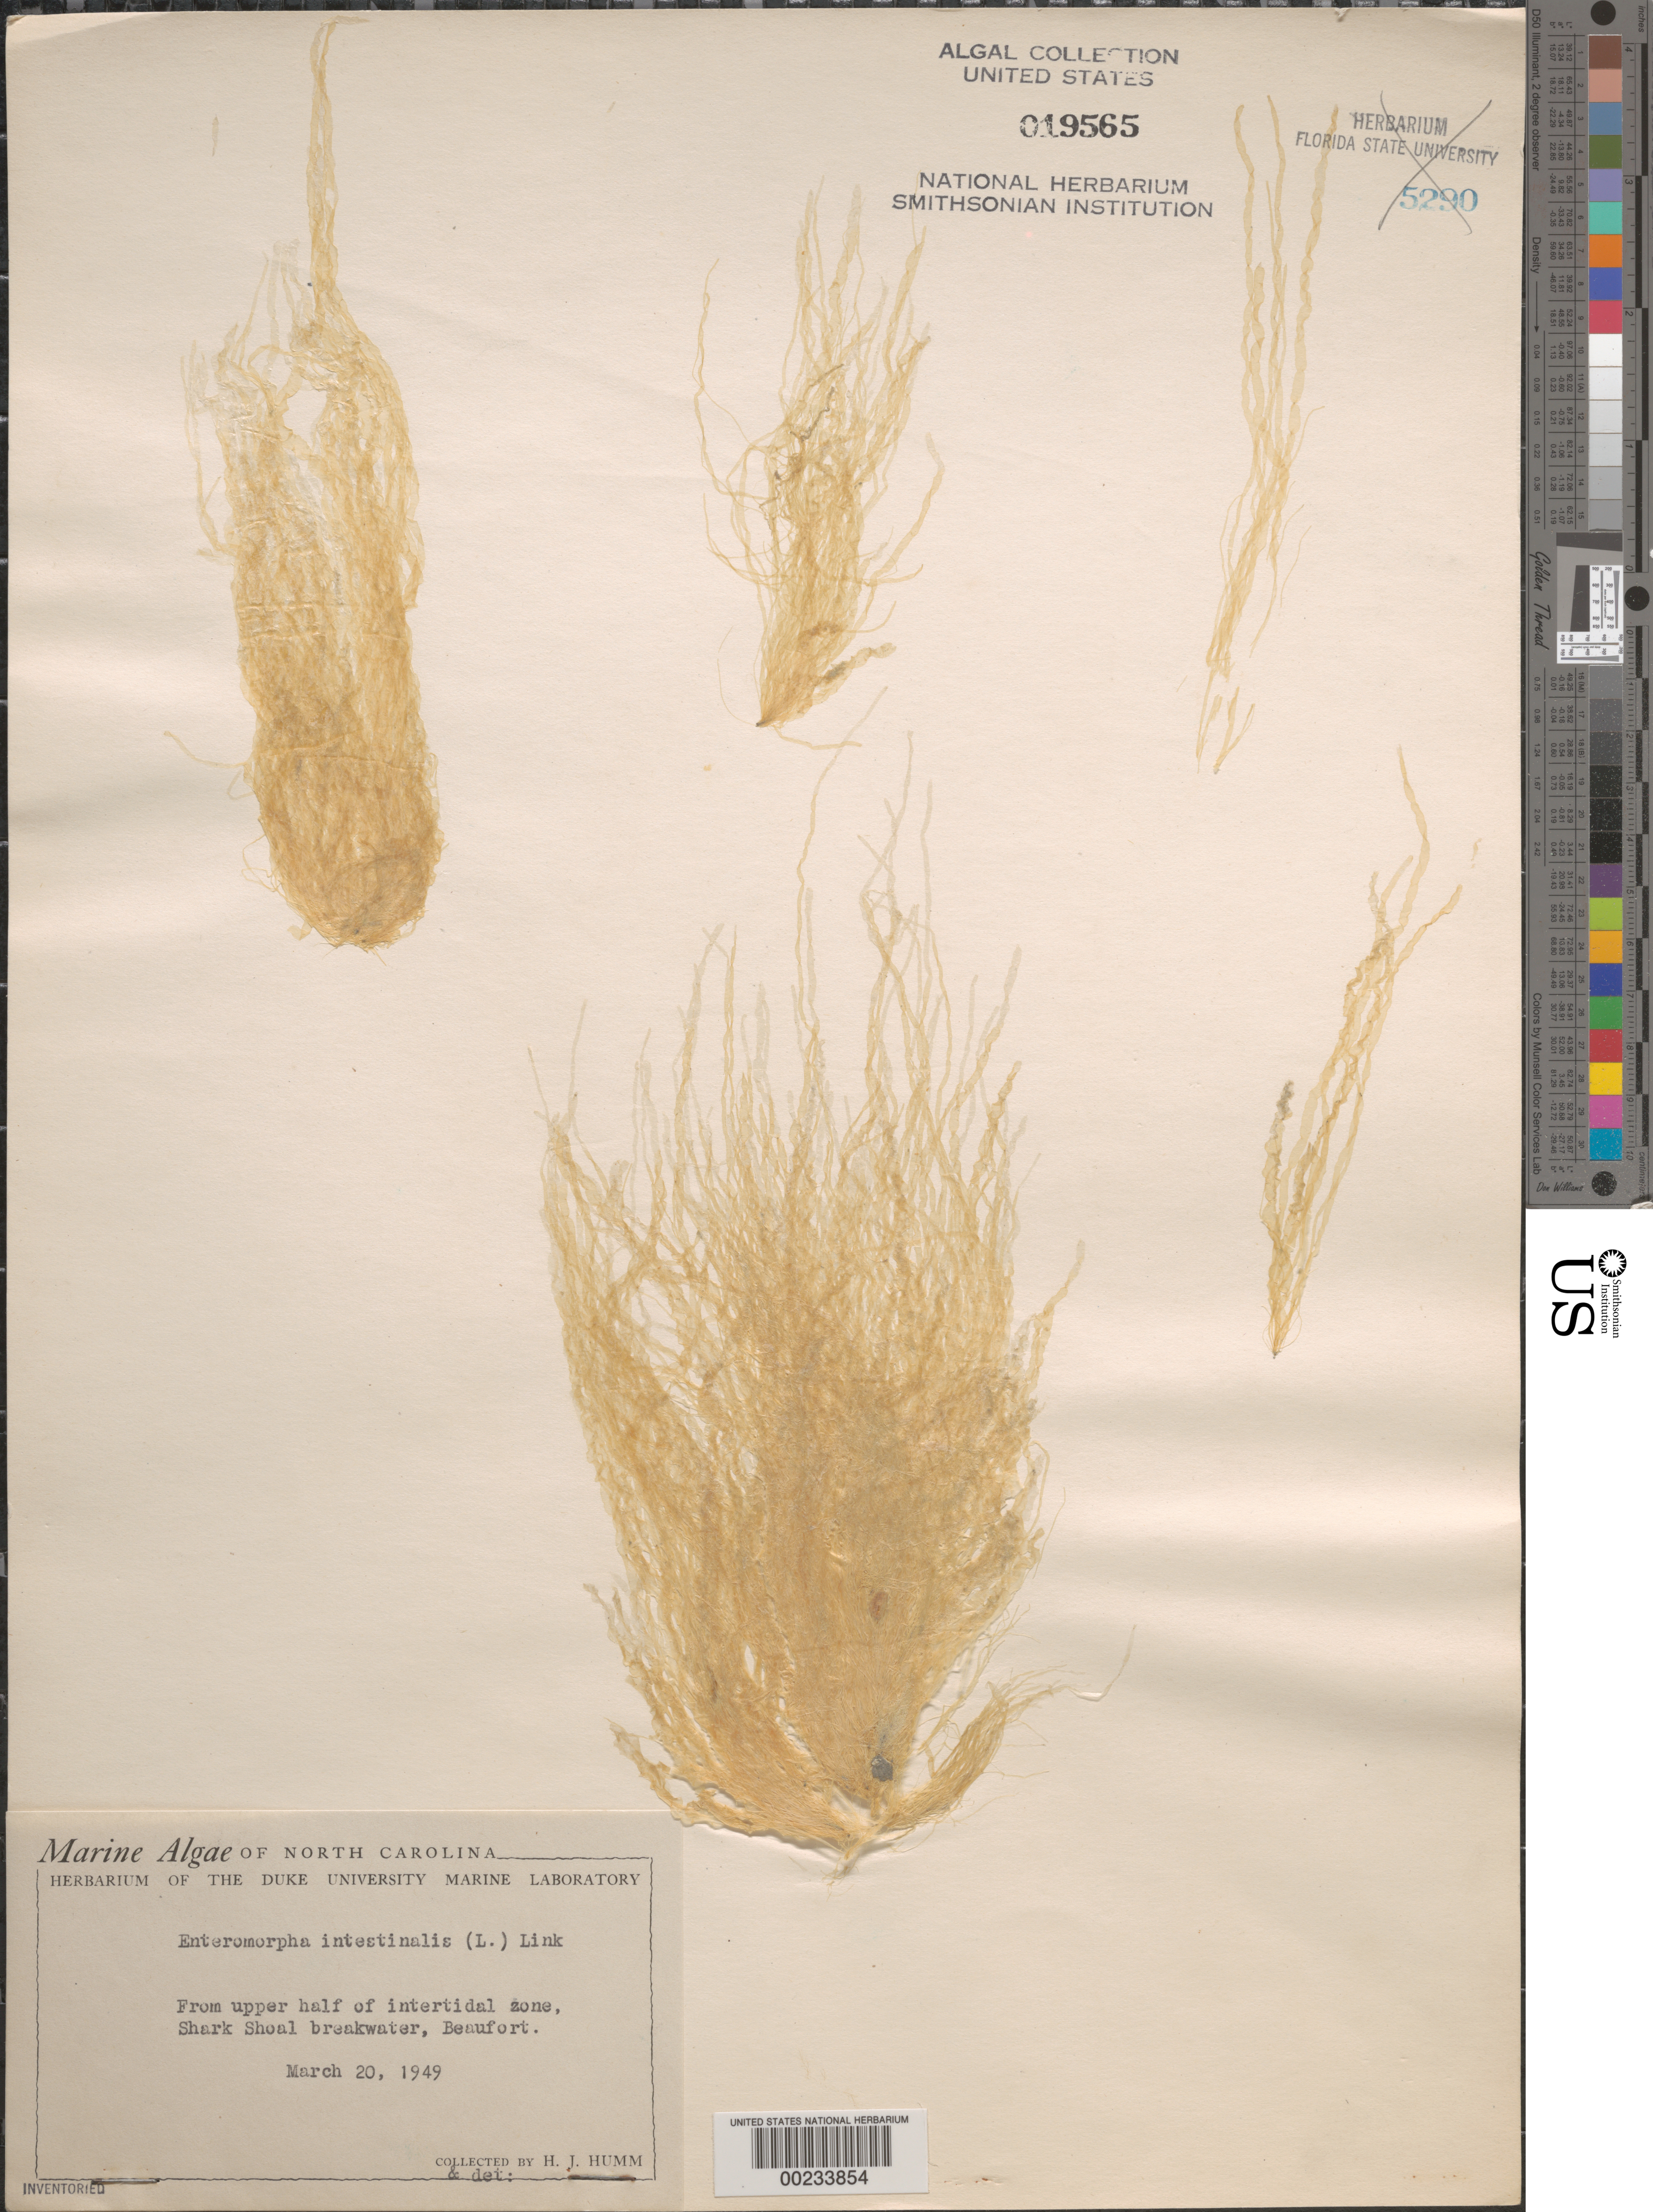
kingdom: Plantae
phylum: Chlorophyta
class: Ulvophyceae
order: Ulvales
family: Ulvaceae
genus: Ulva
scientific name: Ulva intestinalis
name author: L.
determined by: Algae name updating Project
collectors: H. J. Humm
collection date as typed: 20 Mar 1949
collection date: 1949-03-20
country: United States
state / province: North Carolina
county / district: Carteret County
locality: Beaufort, Shark Shoal breakwater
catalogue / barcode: US 19565